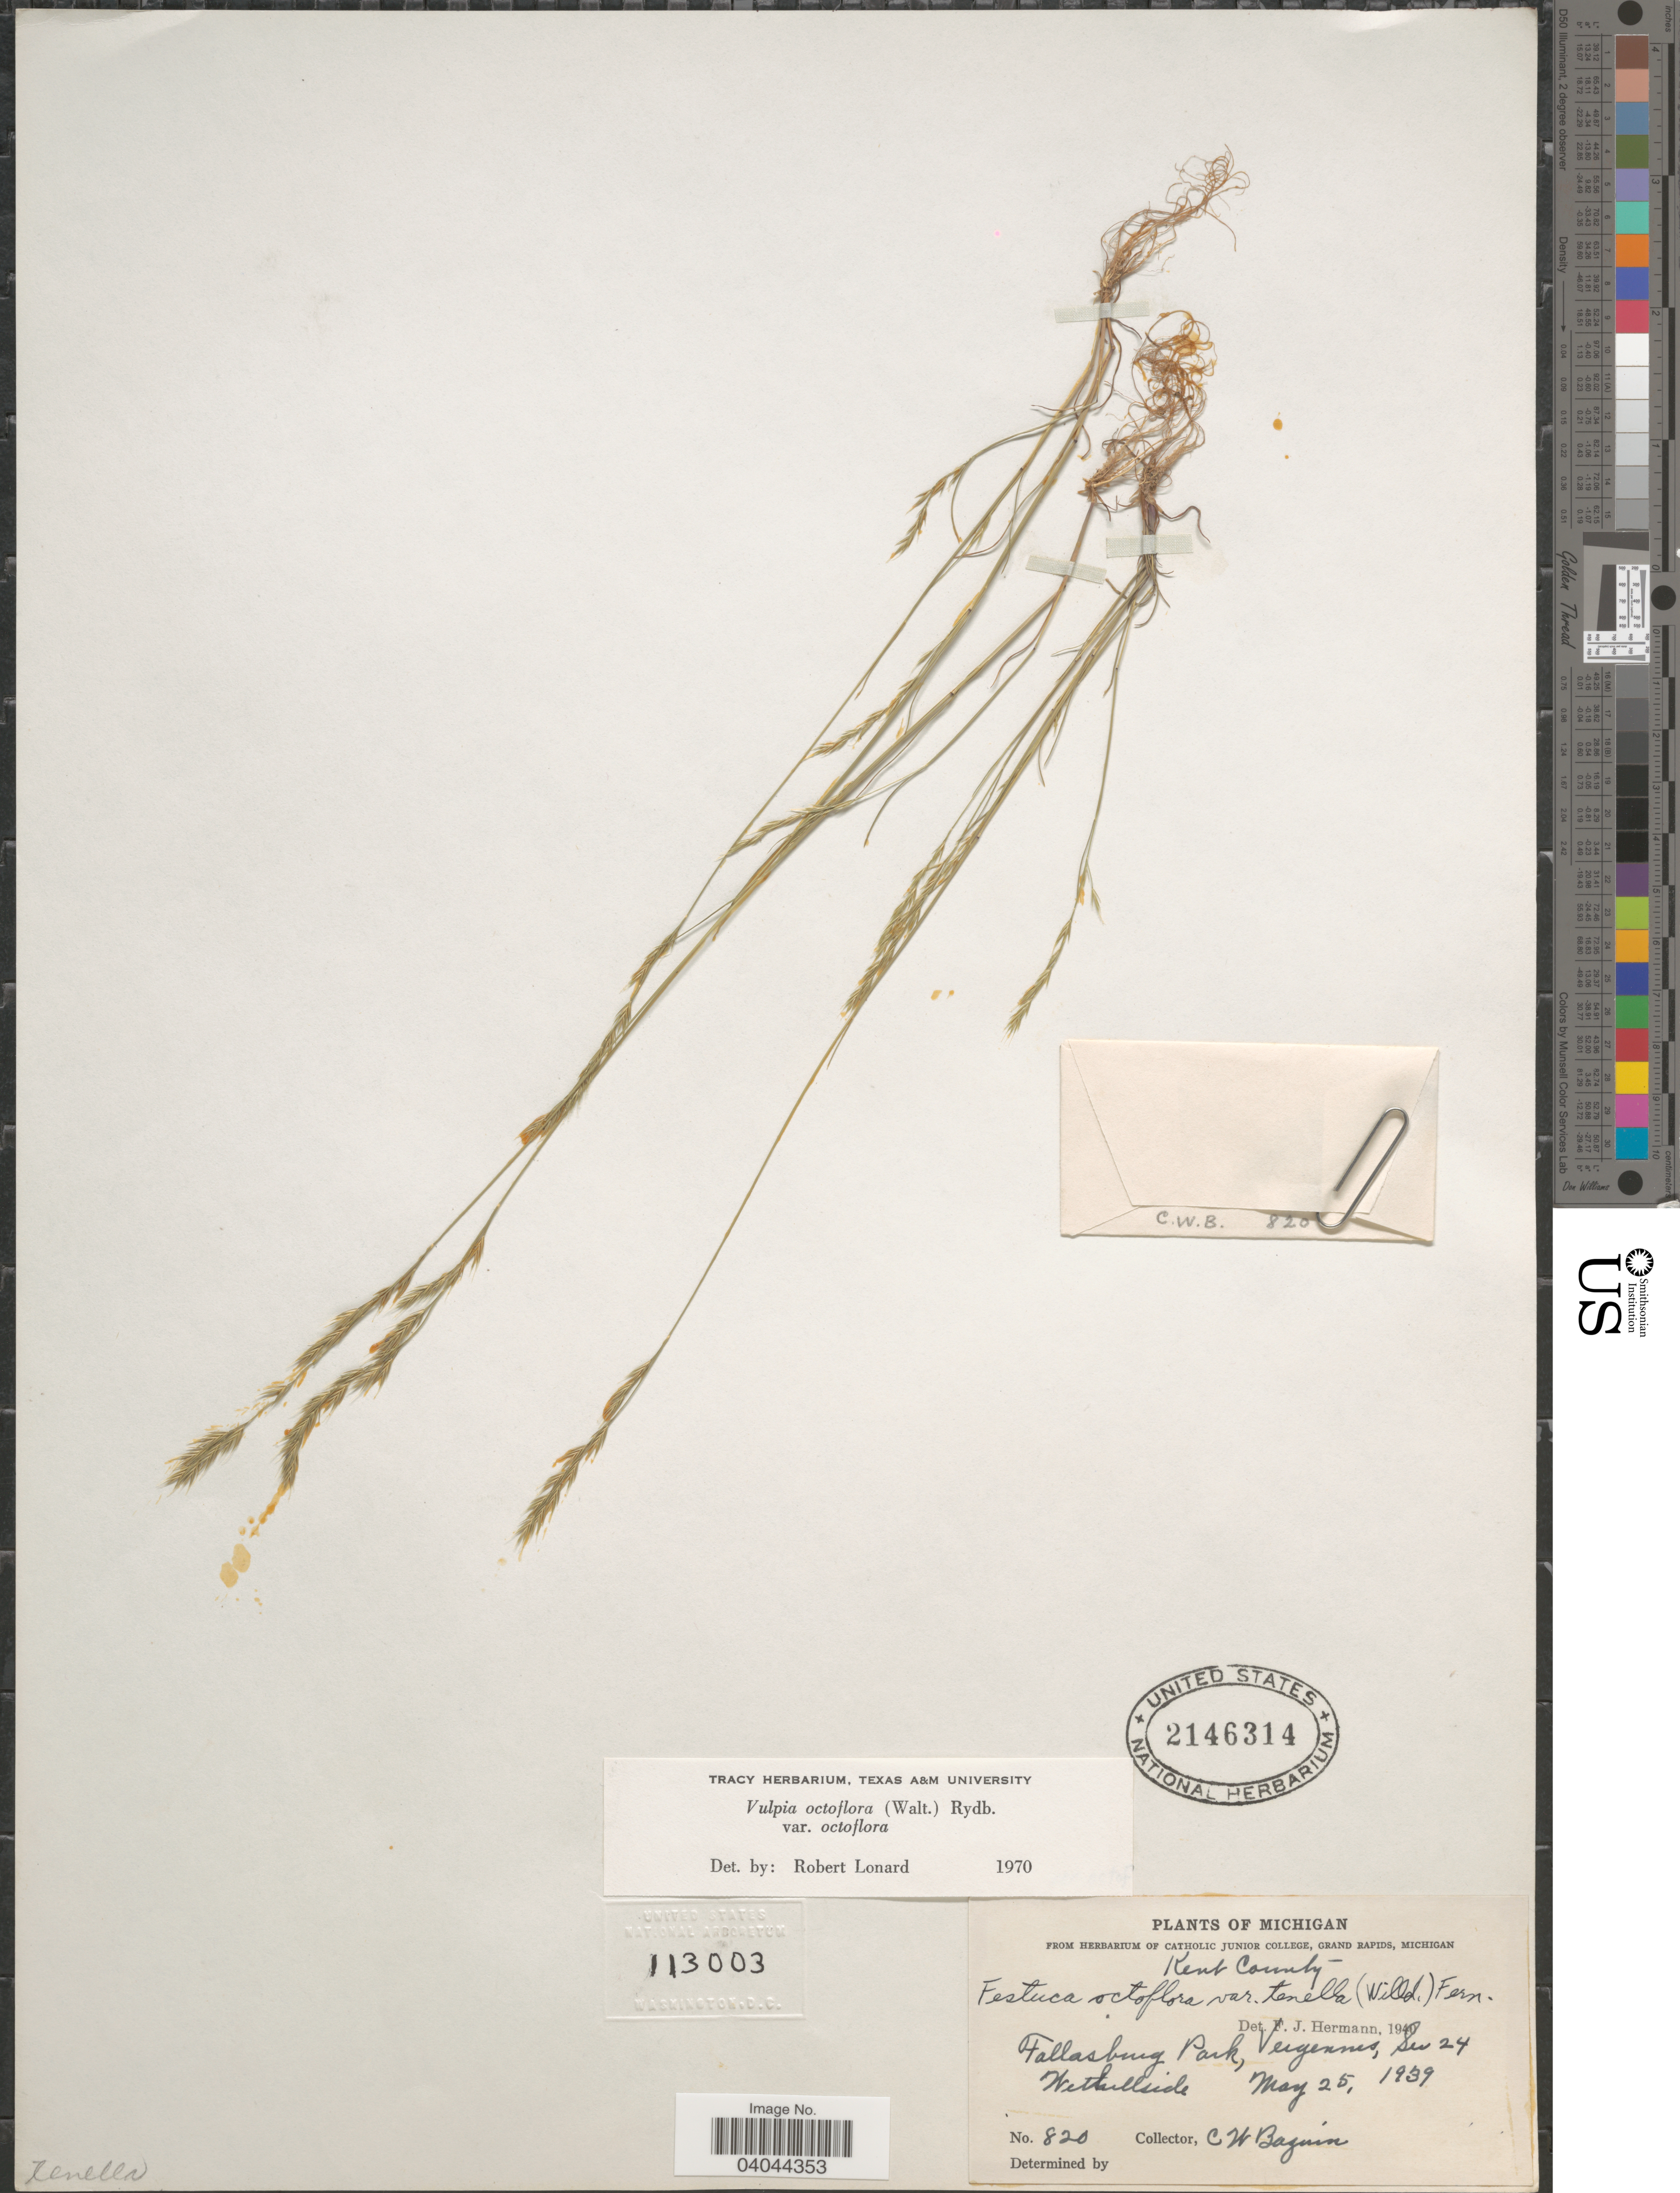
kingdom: Plantae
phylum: Tracheophyta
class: Liliopsida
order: Poales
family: Poaceae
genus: Festuca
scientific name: Festuca octoflora var. octoflora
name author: Walter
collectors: C. Bazuin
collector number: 820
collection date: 1939-05-25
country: United States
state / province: Michigan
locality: Kent County. Fallasburg Park, Vergennes, Sec 24 Wethillside.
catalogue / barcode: US 2146314